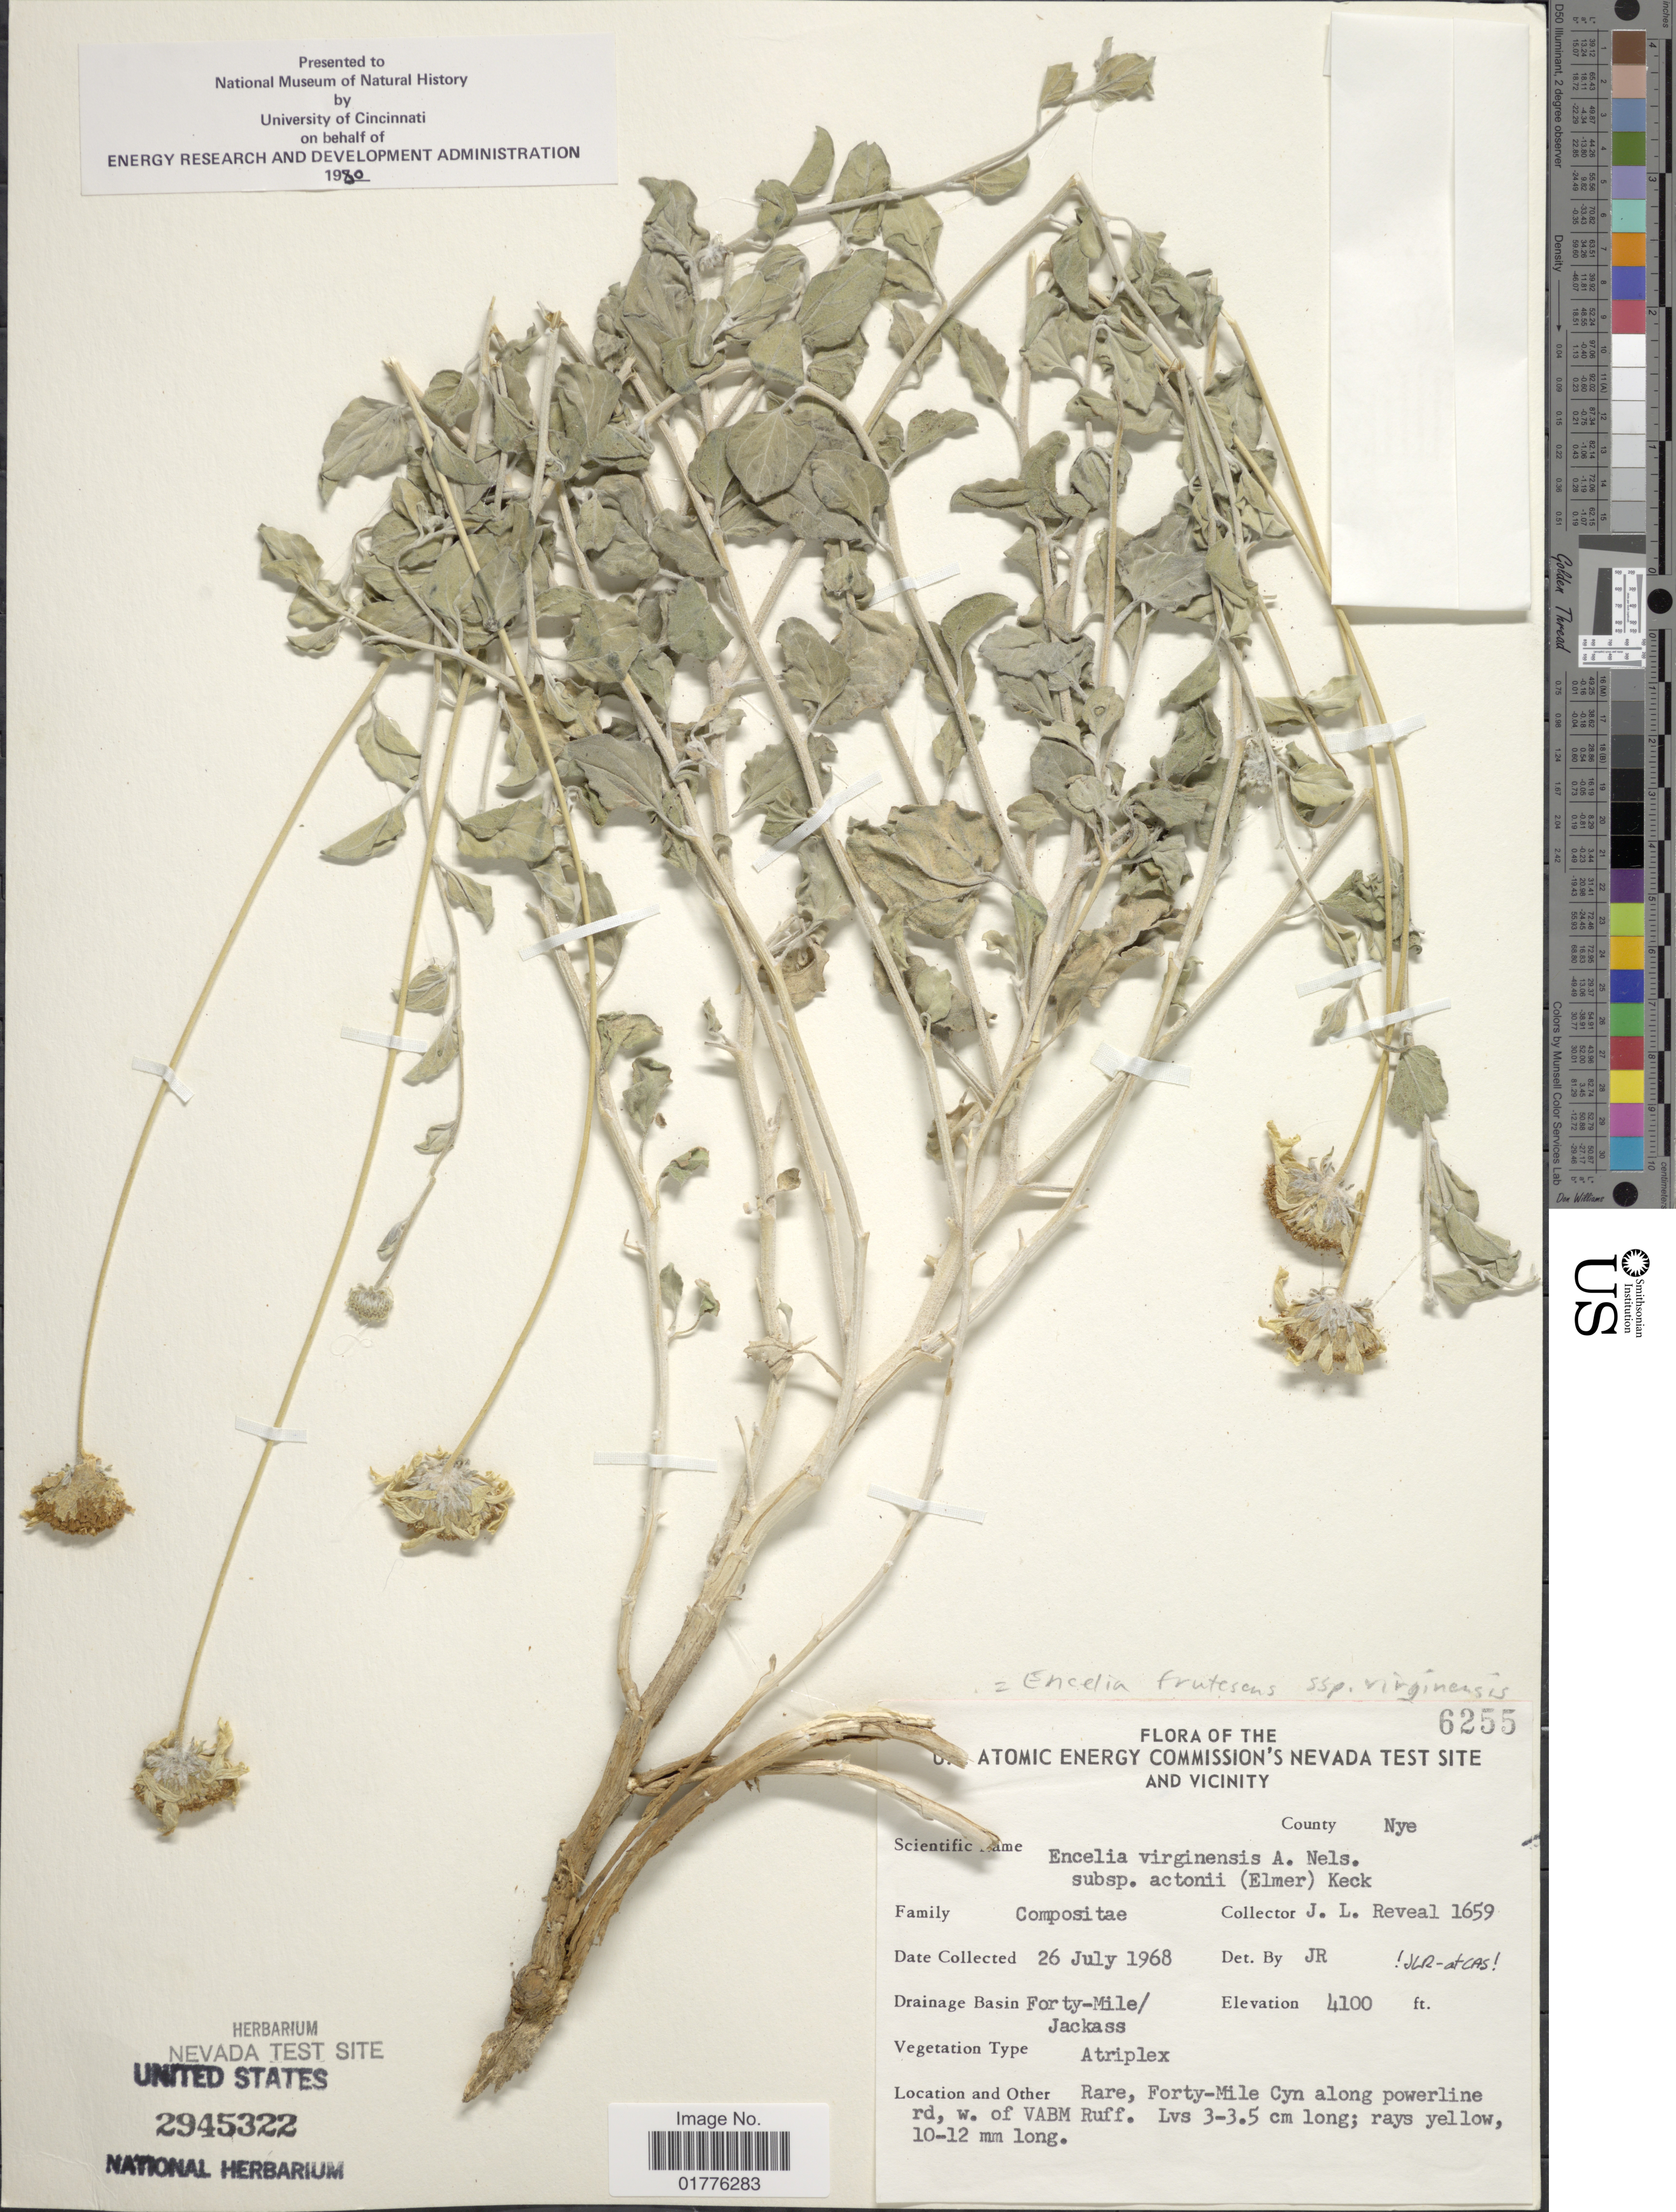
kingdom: Plantae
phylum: Tracheophyta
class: Magnoliopsida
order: Asterales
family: Asteraceae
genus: Encelia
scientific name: Encelia frutescens var. virginensis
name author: (A. Nelson) S.F. Blake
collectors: J. L. Reveal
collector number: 1659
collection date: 1968-07-26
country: United States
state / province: Nevada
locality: U. S. Atomic Energy Commission's Nevada Test Site and Vicinity, County Nye, Forty-Mile/Jackass, Forty-Mile Cyn along powerline rd, w. of VABM Ruff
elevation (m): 1250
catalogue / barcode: US 2945322